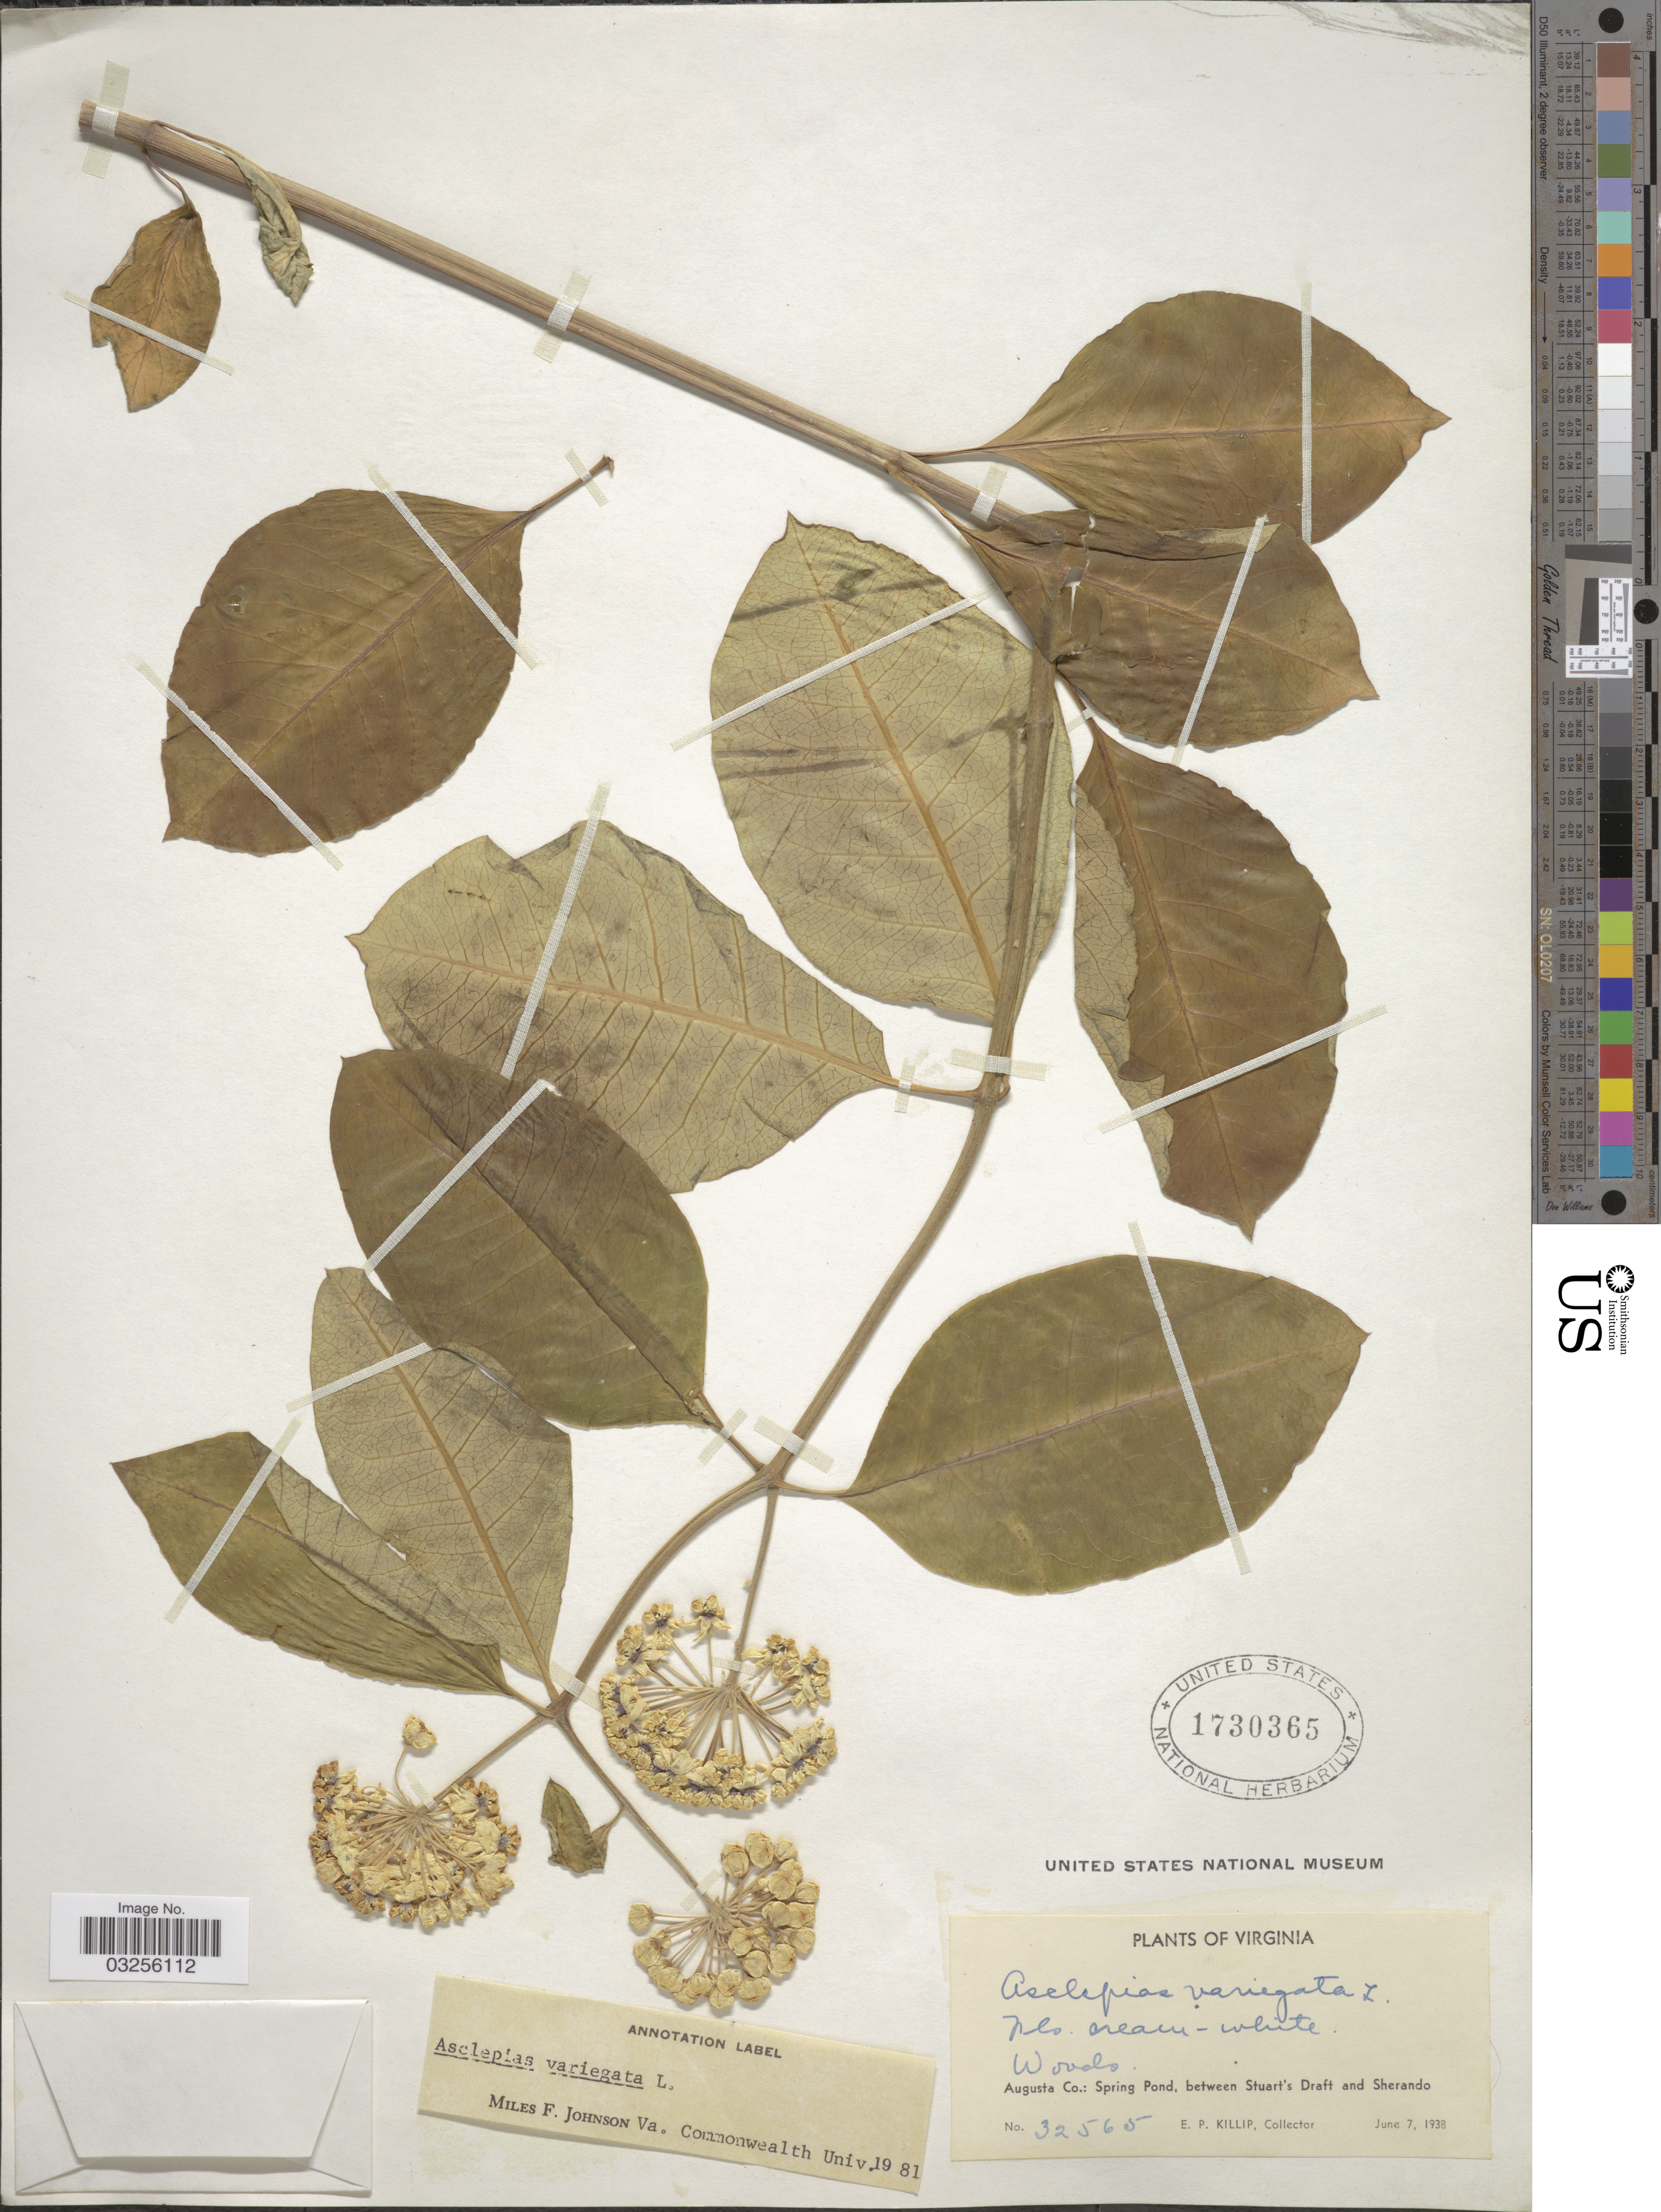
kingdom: Plantae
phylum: Tracheophyta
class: Magnoliopsida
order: Gentianales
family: Apocynaceae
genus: Asclepias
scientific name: Asclepias variegata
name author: L.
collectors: E. P. Killip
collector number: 32565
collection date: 1938-06-07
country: United States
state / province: Virginia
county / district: Augusta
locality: Augusta Co.: Spring Pond, between Stuart's Draft and Sherando.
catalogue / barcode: US 1730365